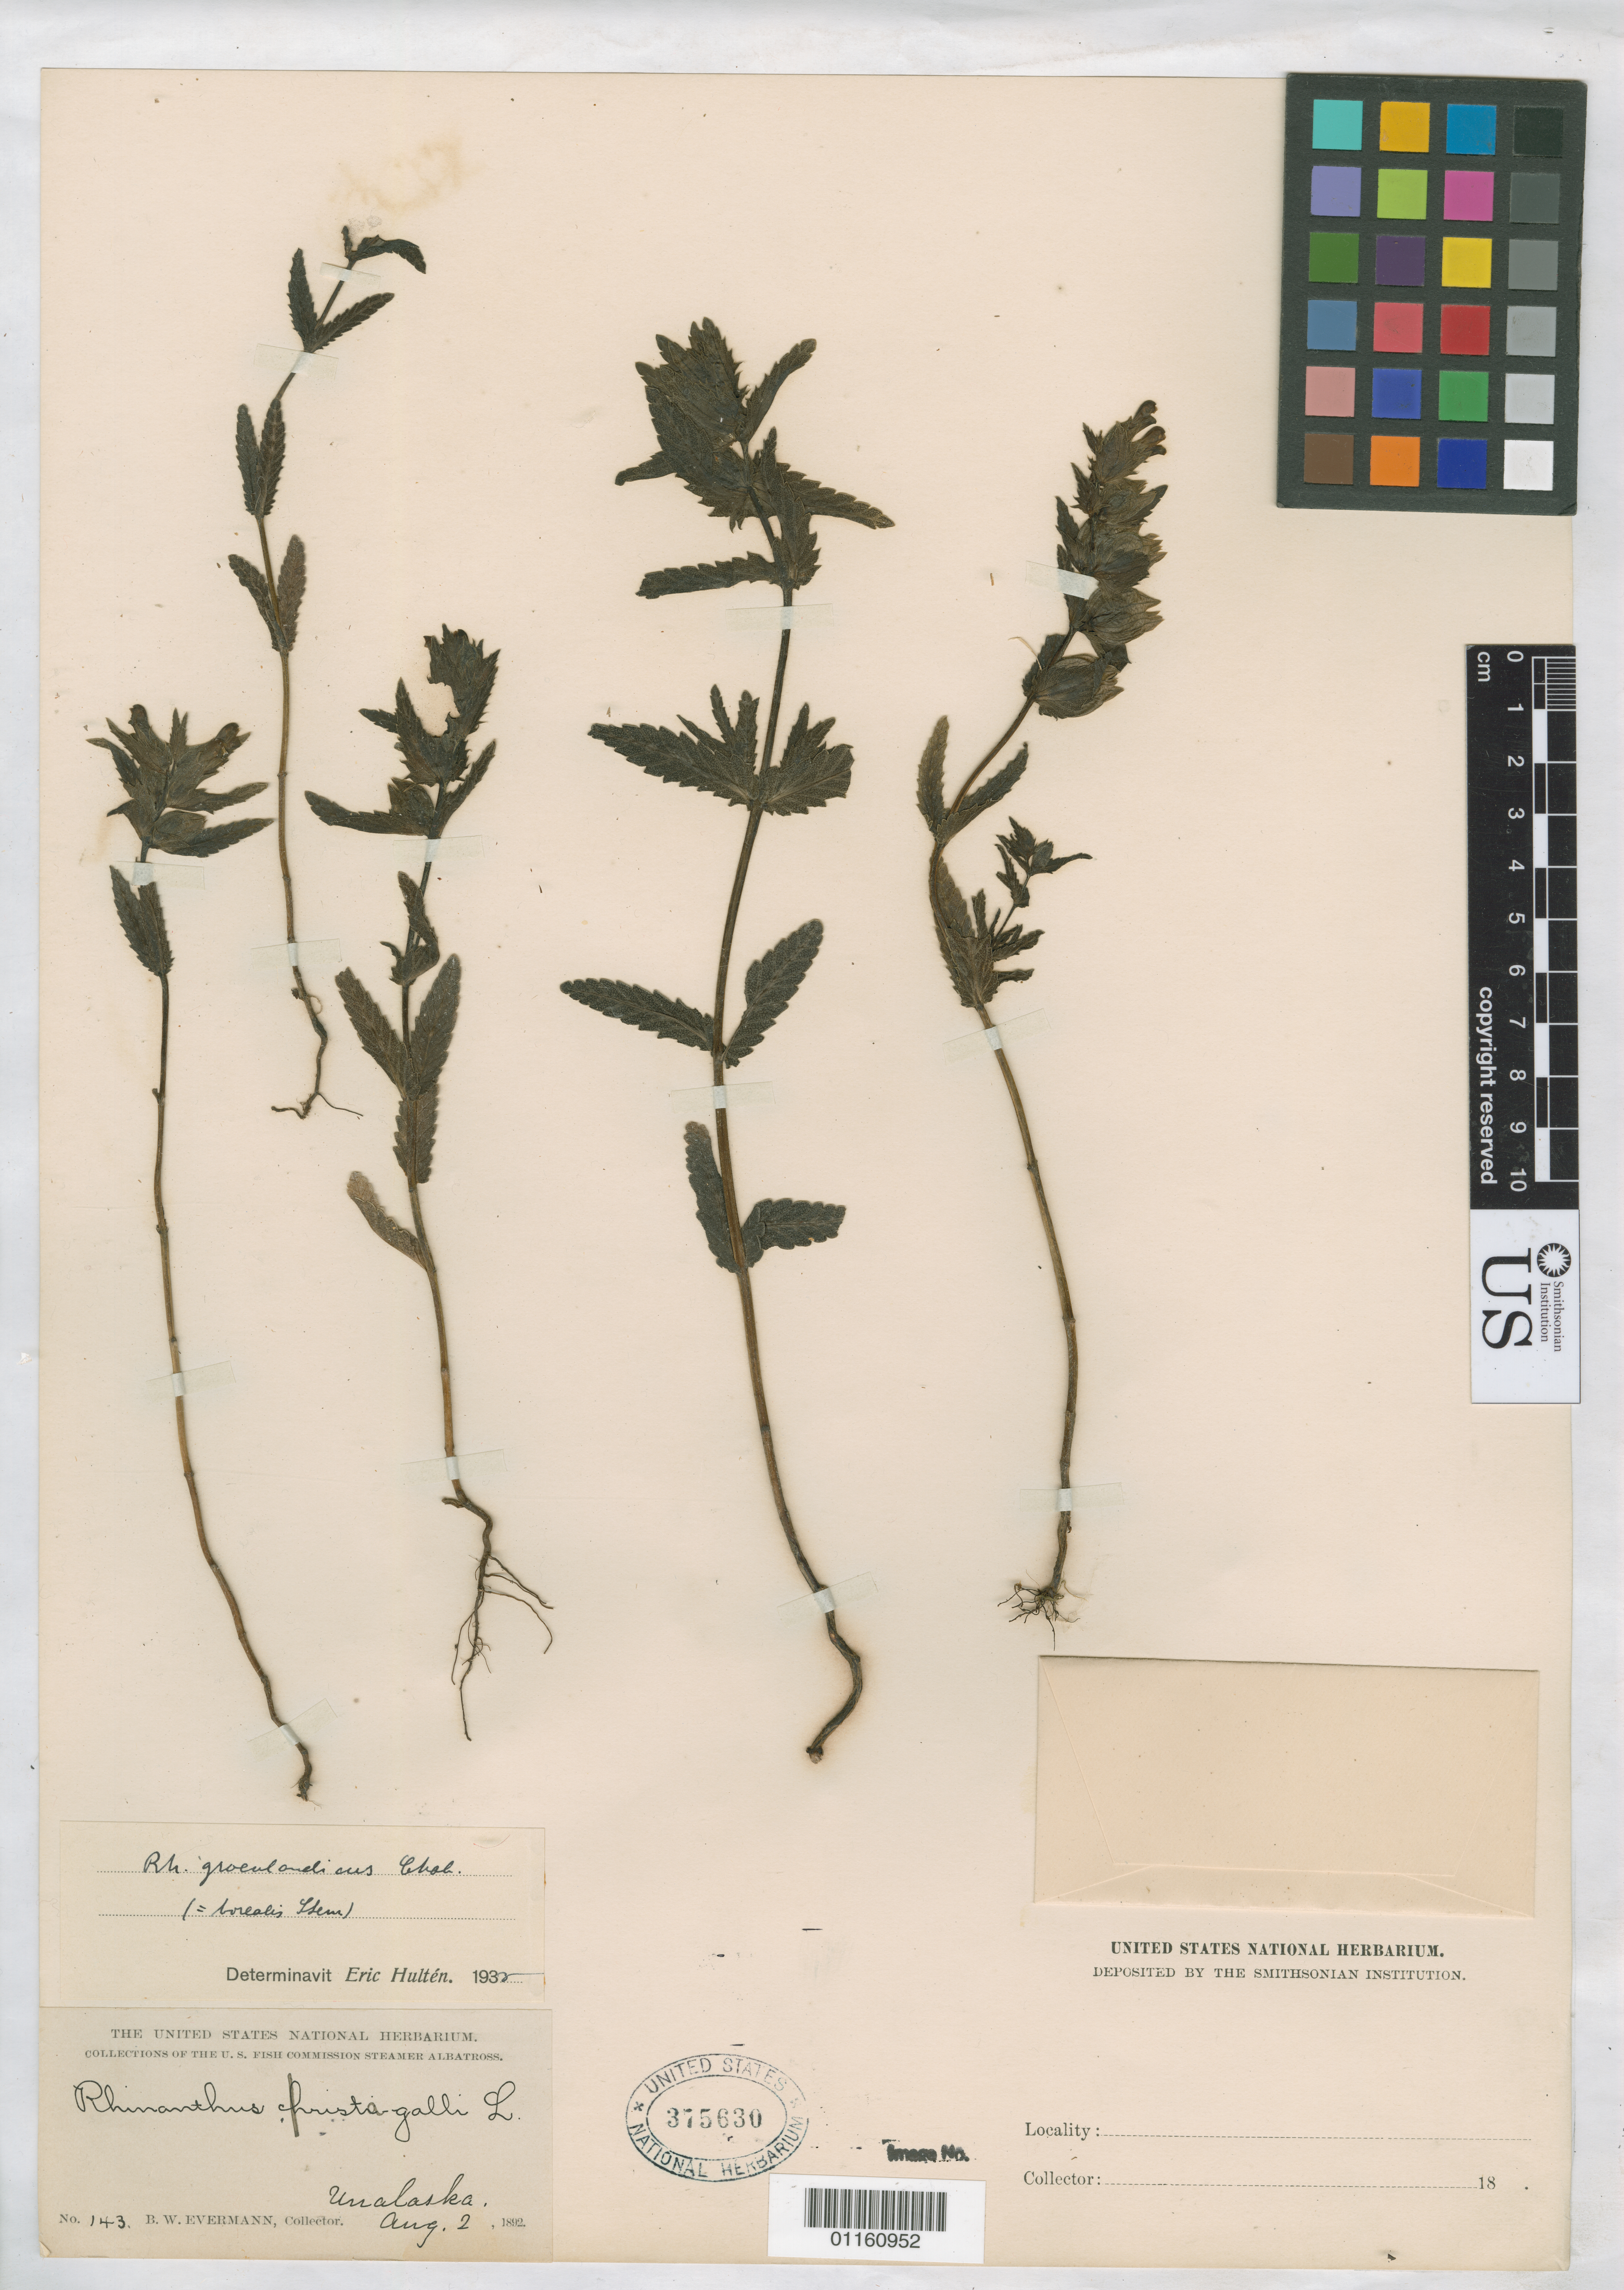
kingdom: Plantae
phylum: Tracheophyta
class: Magnoliopsida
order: Lamiales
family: Orobanchaceae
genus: Rhinanthus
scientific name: Rhinanthus groenlandicus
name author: Chabert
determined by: Hultén, [O.] Eric G.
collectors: B. W. Evermann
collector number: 143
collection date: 1892-08-02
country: United States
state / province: Alaska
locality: Unalaska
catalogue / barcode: US 375630